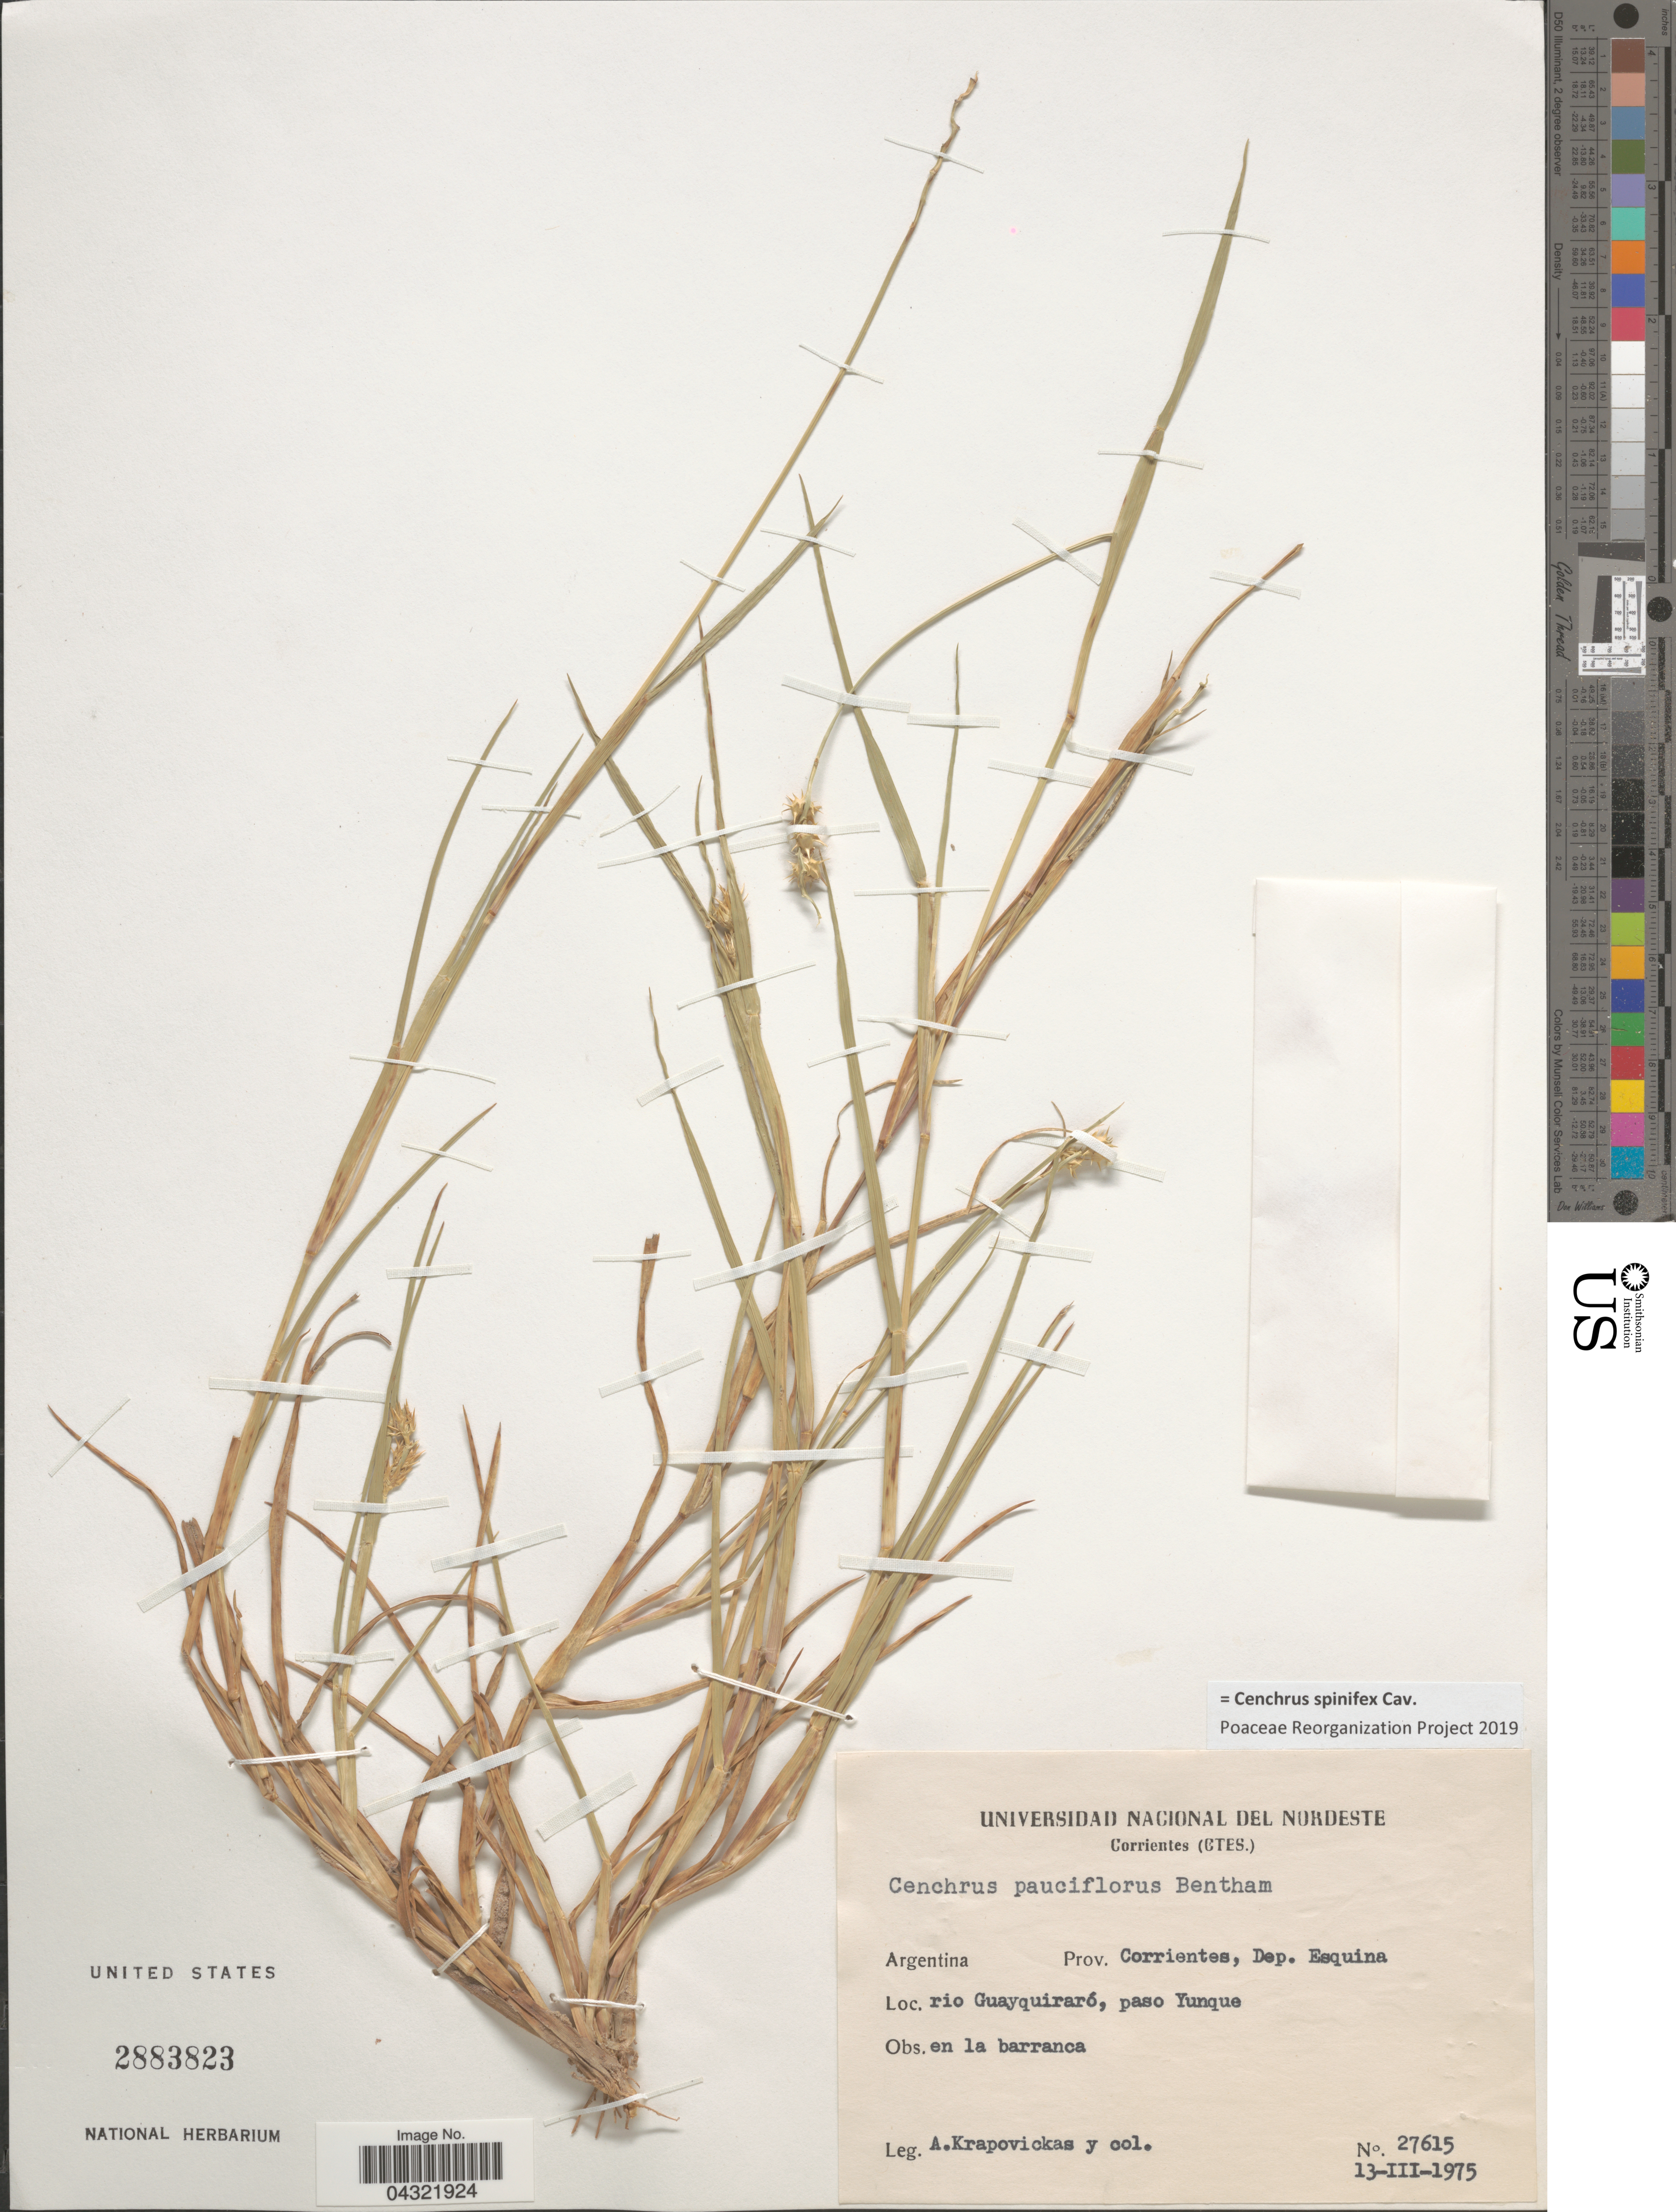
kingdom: Plantae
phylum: Tracheophyta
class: Liliopsida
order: Poales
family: Poaceae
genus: Cenchrus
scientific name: Cenchrus spinifex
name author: Cav.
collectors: A. Krapovickas & W. Colenso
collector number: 27615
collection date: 1975-03-13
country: Argentina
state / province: Corrientes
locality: Dep. Esquina. Rio Guayquiraró, paso Yunque. En la barranca.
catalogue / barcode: US 2883823